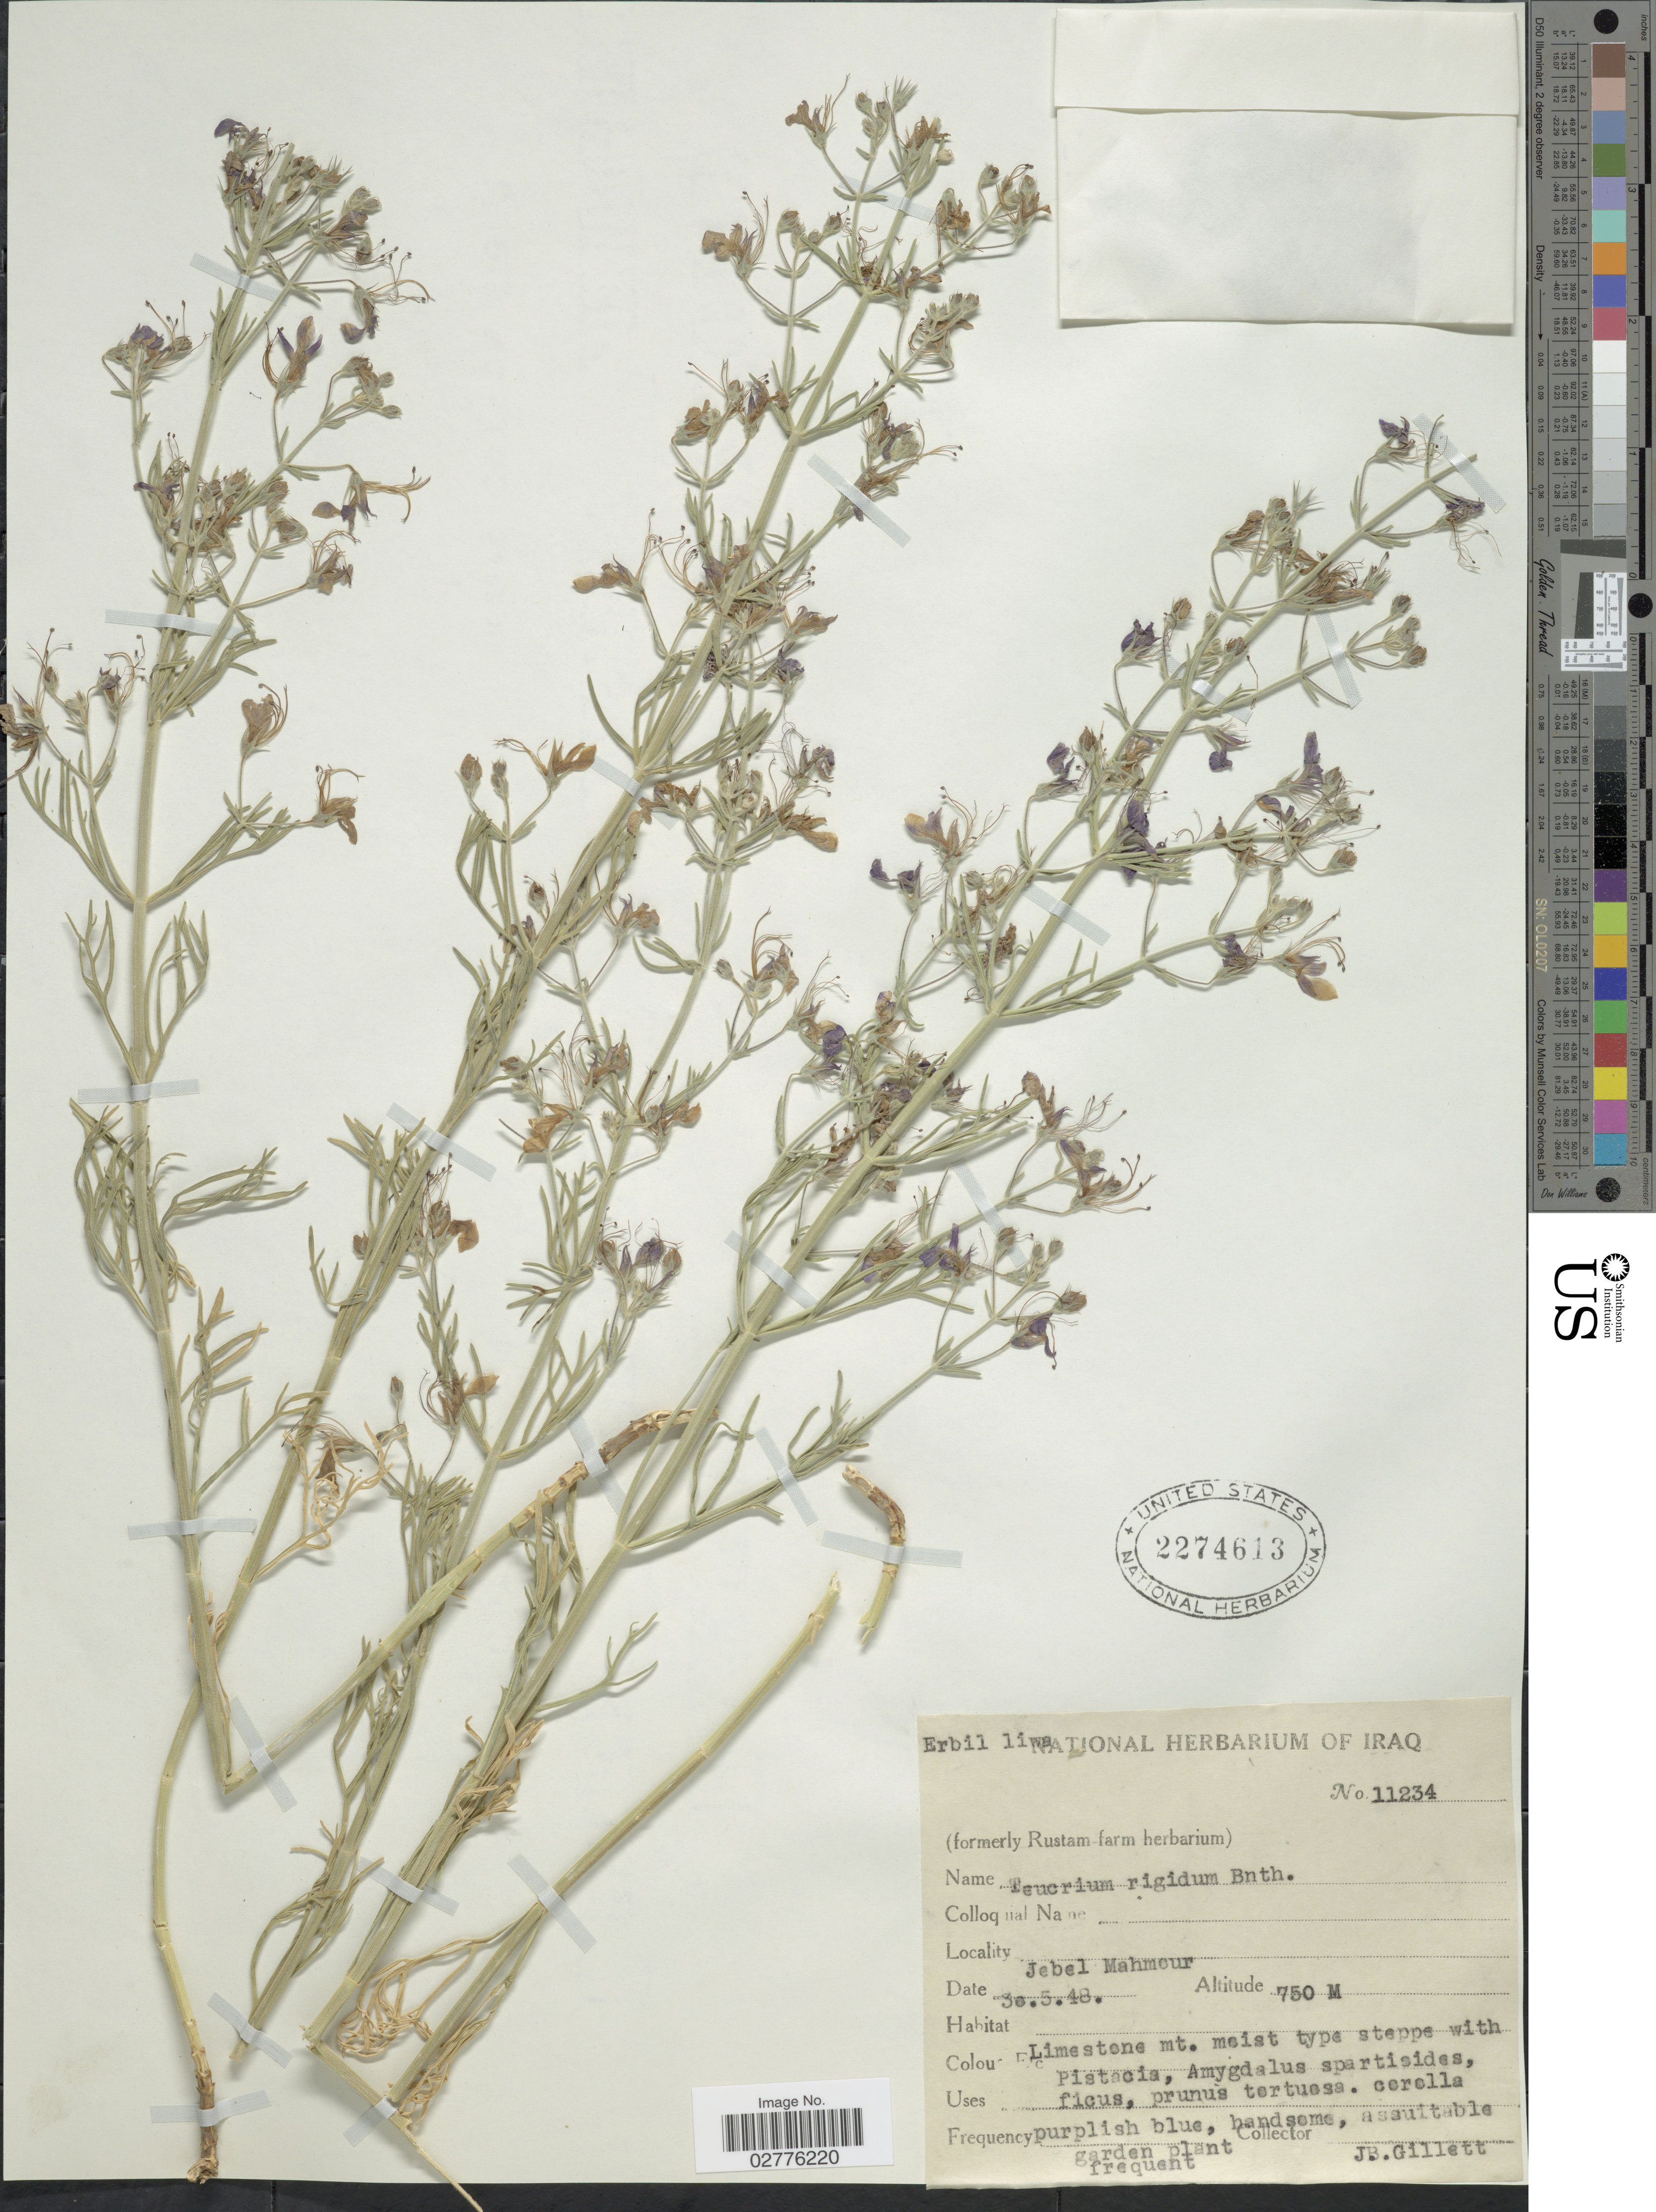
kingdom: Plantae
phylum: Tracheophyta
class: Magnoliopsida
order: Lamiales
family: Lamiaceae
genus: Teucrium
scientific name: Teucrium rigidum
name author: Benth.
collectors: J. B. Gillett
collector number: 11234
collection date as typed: Transcribed d/m/y: 30/5/48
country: Iraq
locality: Jebel Mahmour, Erbil liwa.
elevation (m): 750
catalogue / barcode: US 2274613